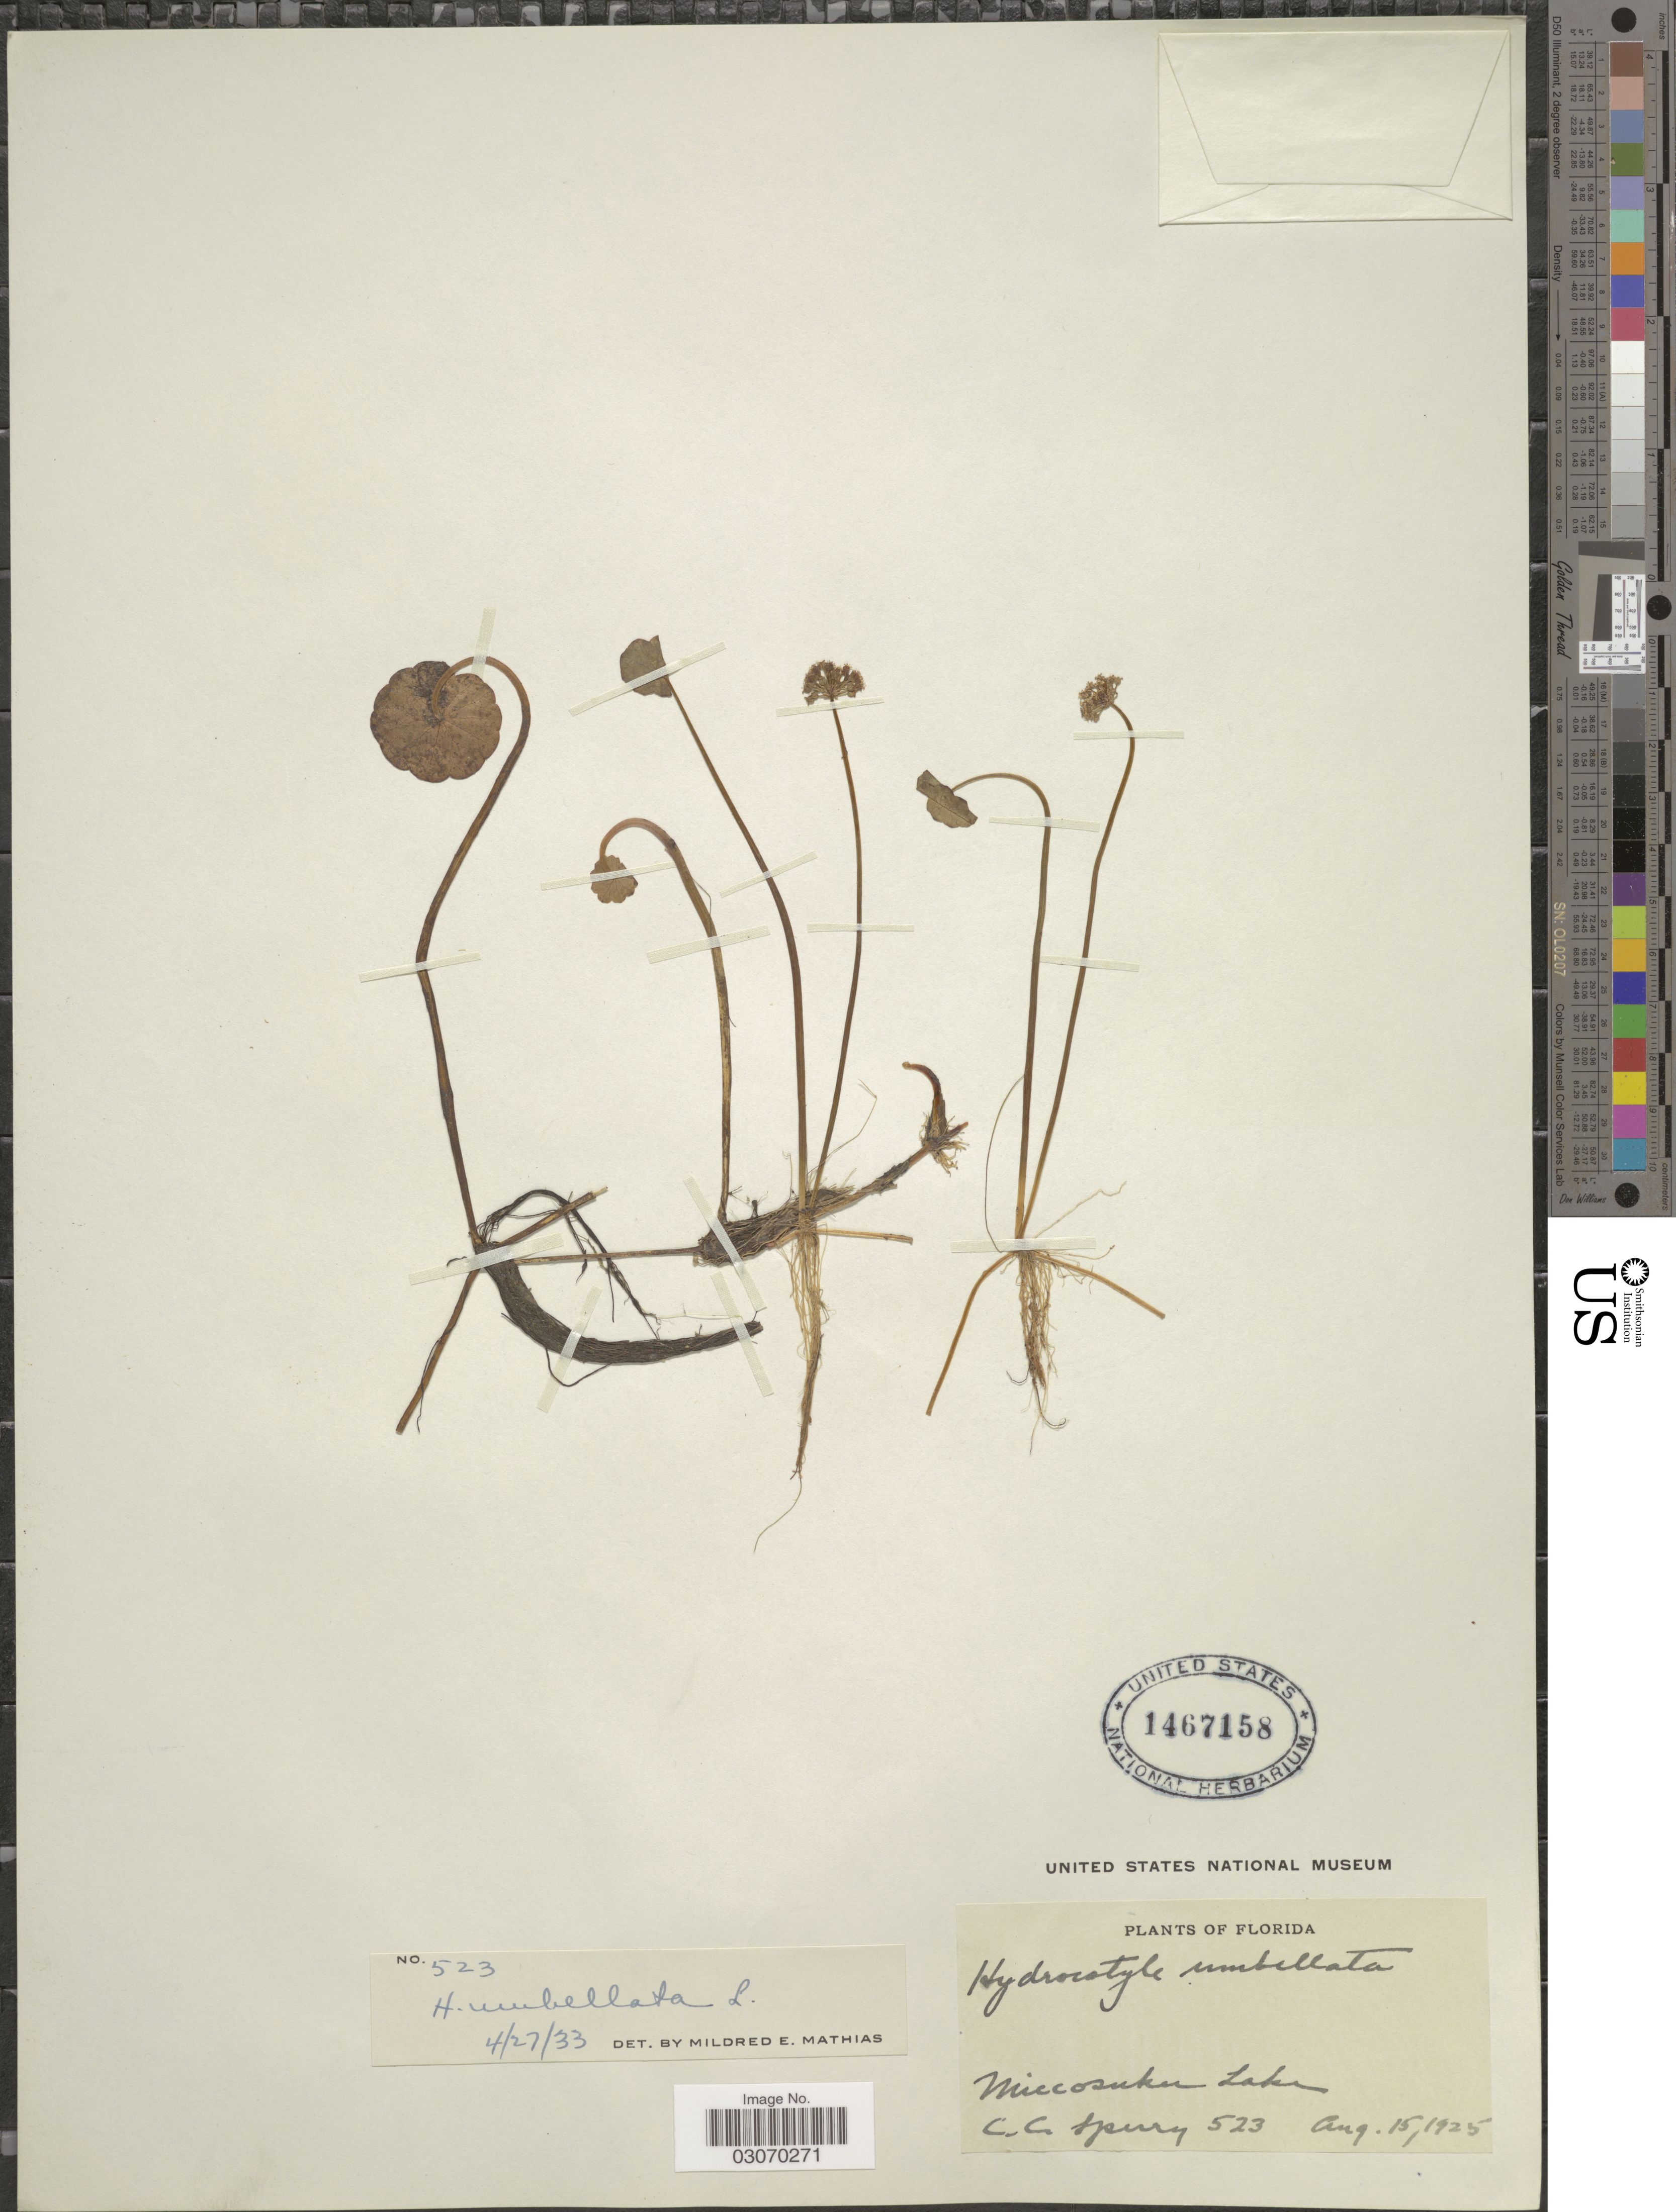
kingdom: Plantae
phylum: Tracheophyta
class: Magnoliopsida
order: Apiales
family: Araliaceae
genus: Hydrocotyle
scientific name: Hydrocotyle umbellata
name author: L.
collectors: C. C. Sperry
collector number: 523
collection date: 1925-08-15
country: United States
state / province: Florida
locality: Miccosuku Lake.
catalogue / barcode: US 1467158